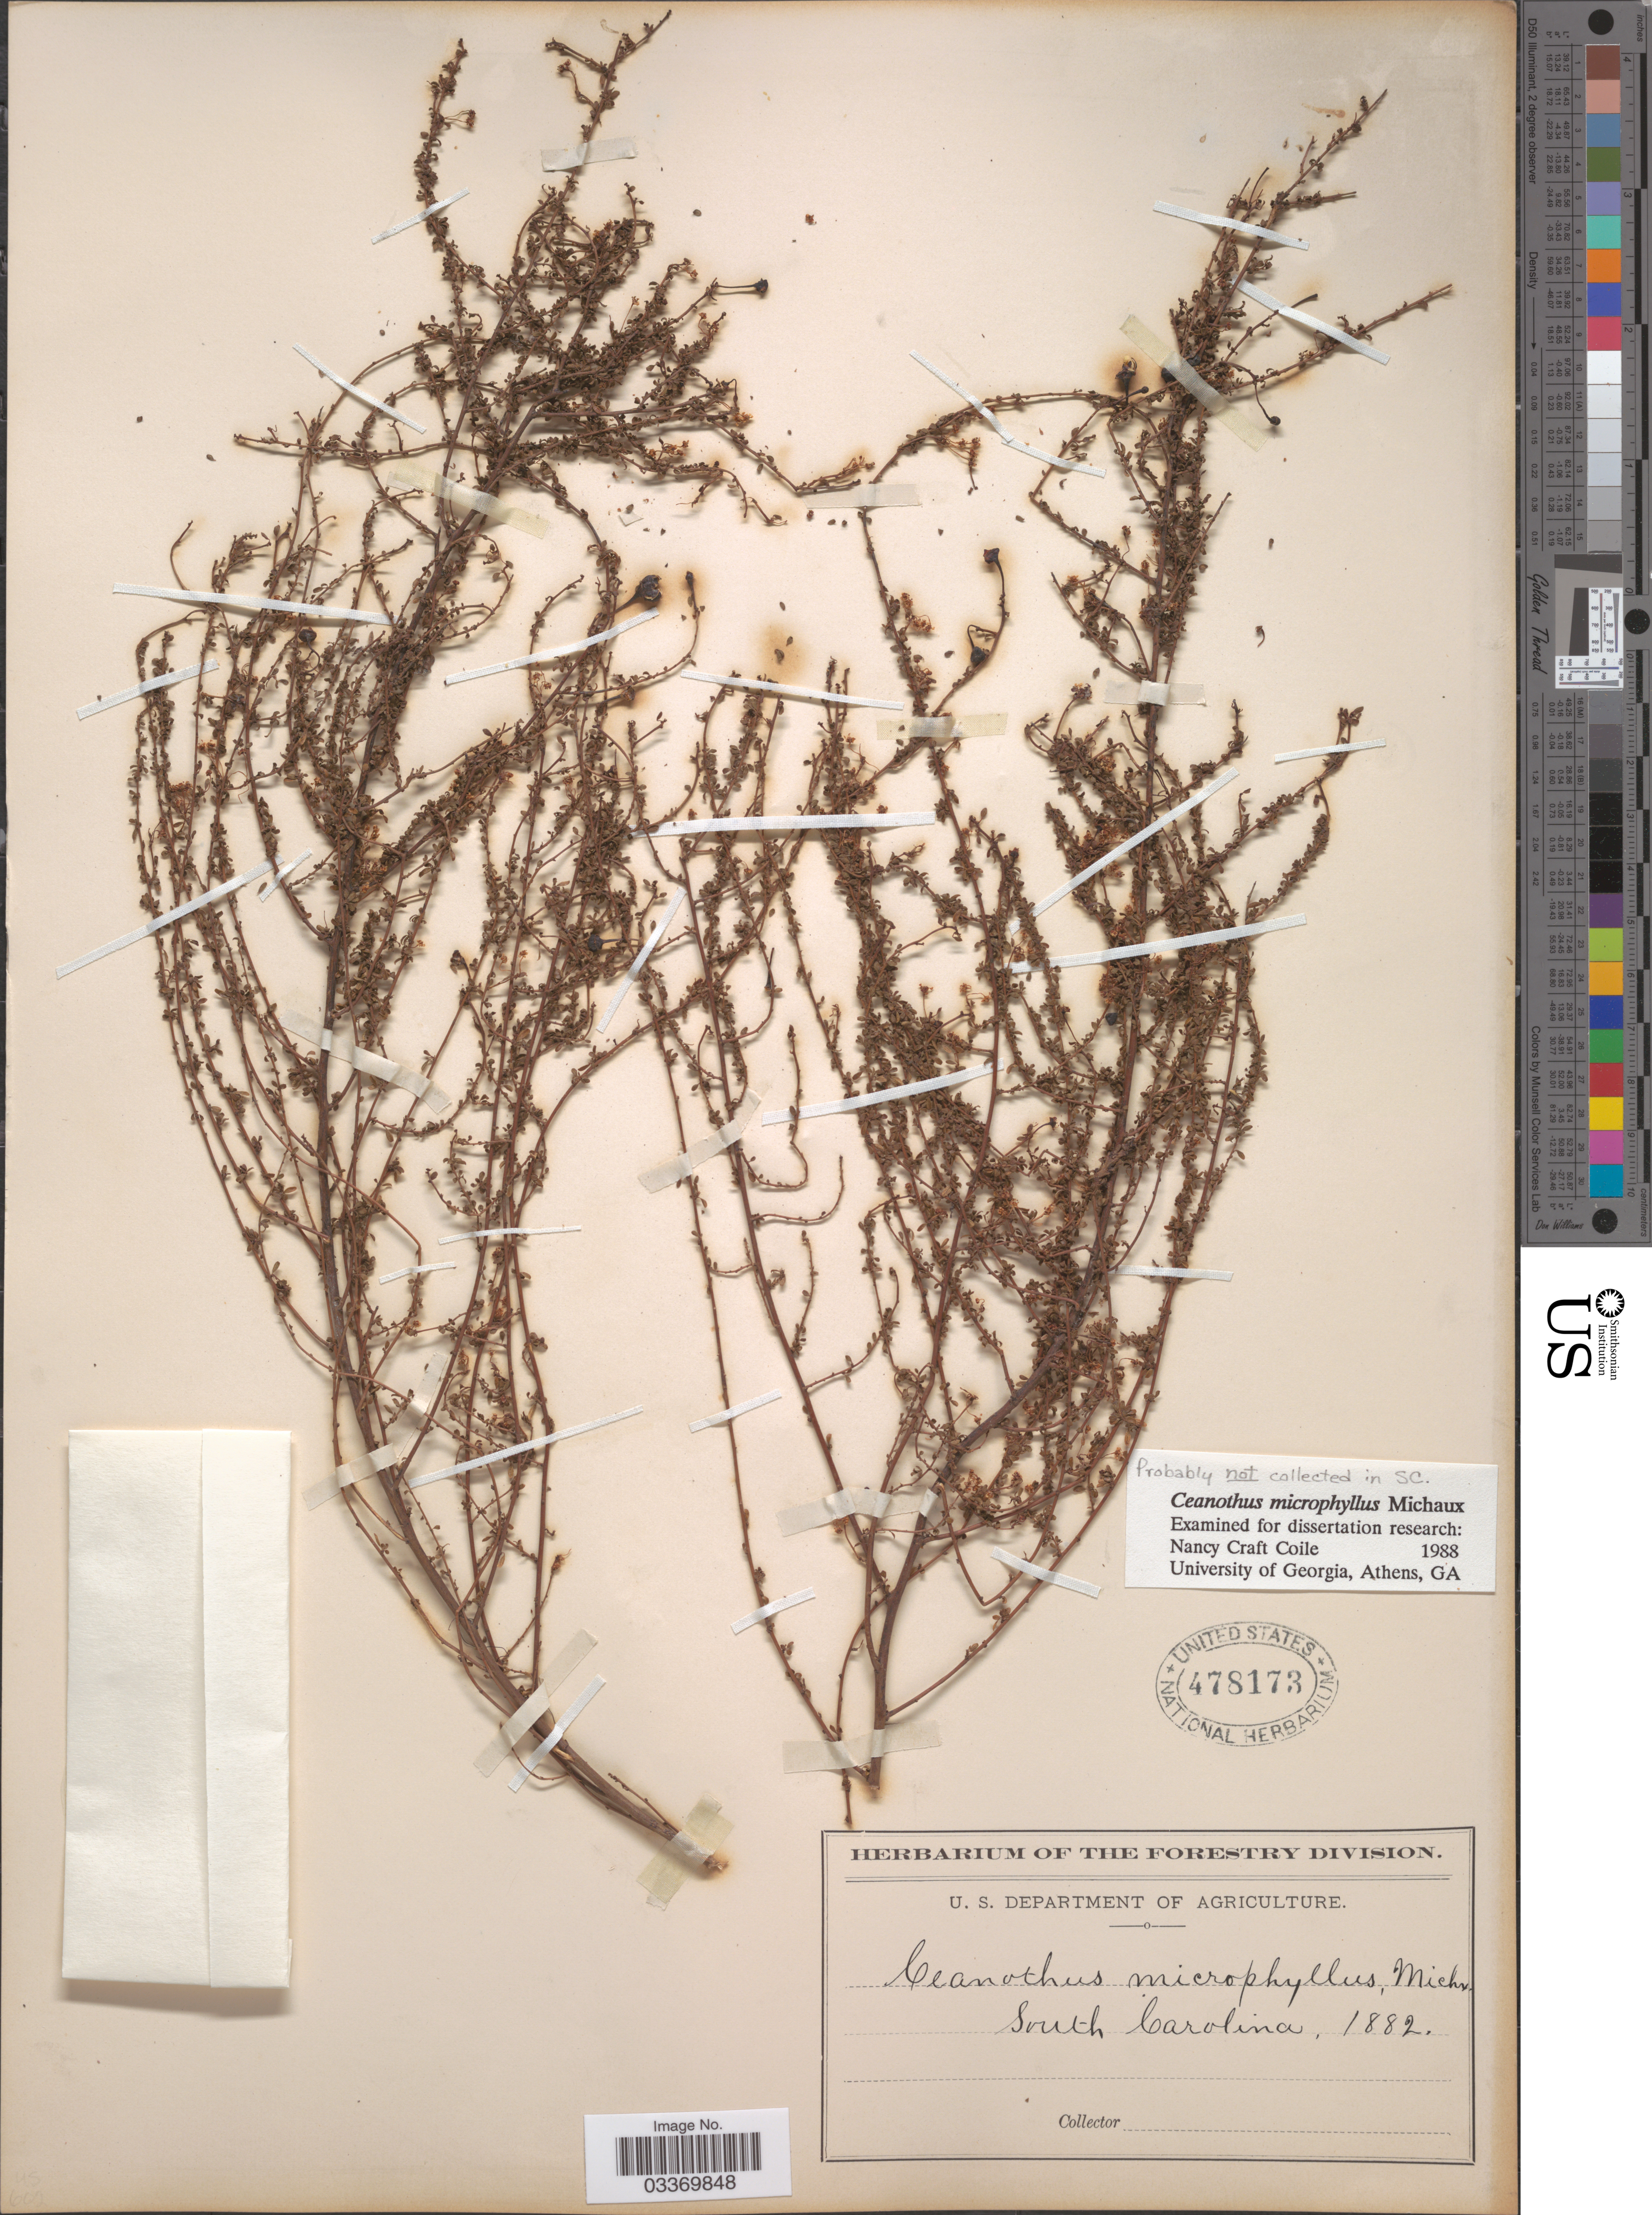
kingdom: Plantae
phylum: Tracheophyta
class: Magnoliopsida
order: Rosales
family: Rhamnaceae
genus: Ceanothus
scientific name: Ceanothus microphyllus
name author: Michx.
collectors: Ex herb. of the Forestry Division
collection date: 1882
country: United States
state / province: South Carolina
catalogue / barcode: US 478173